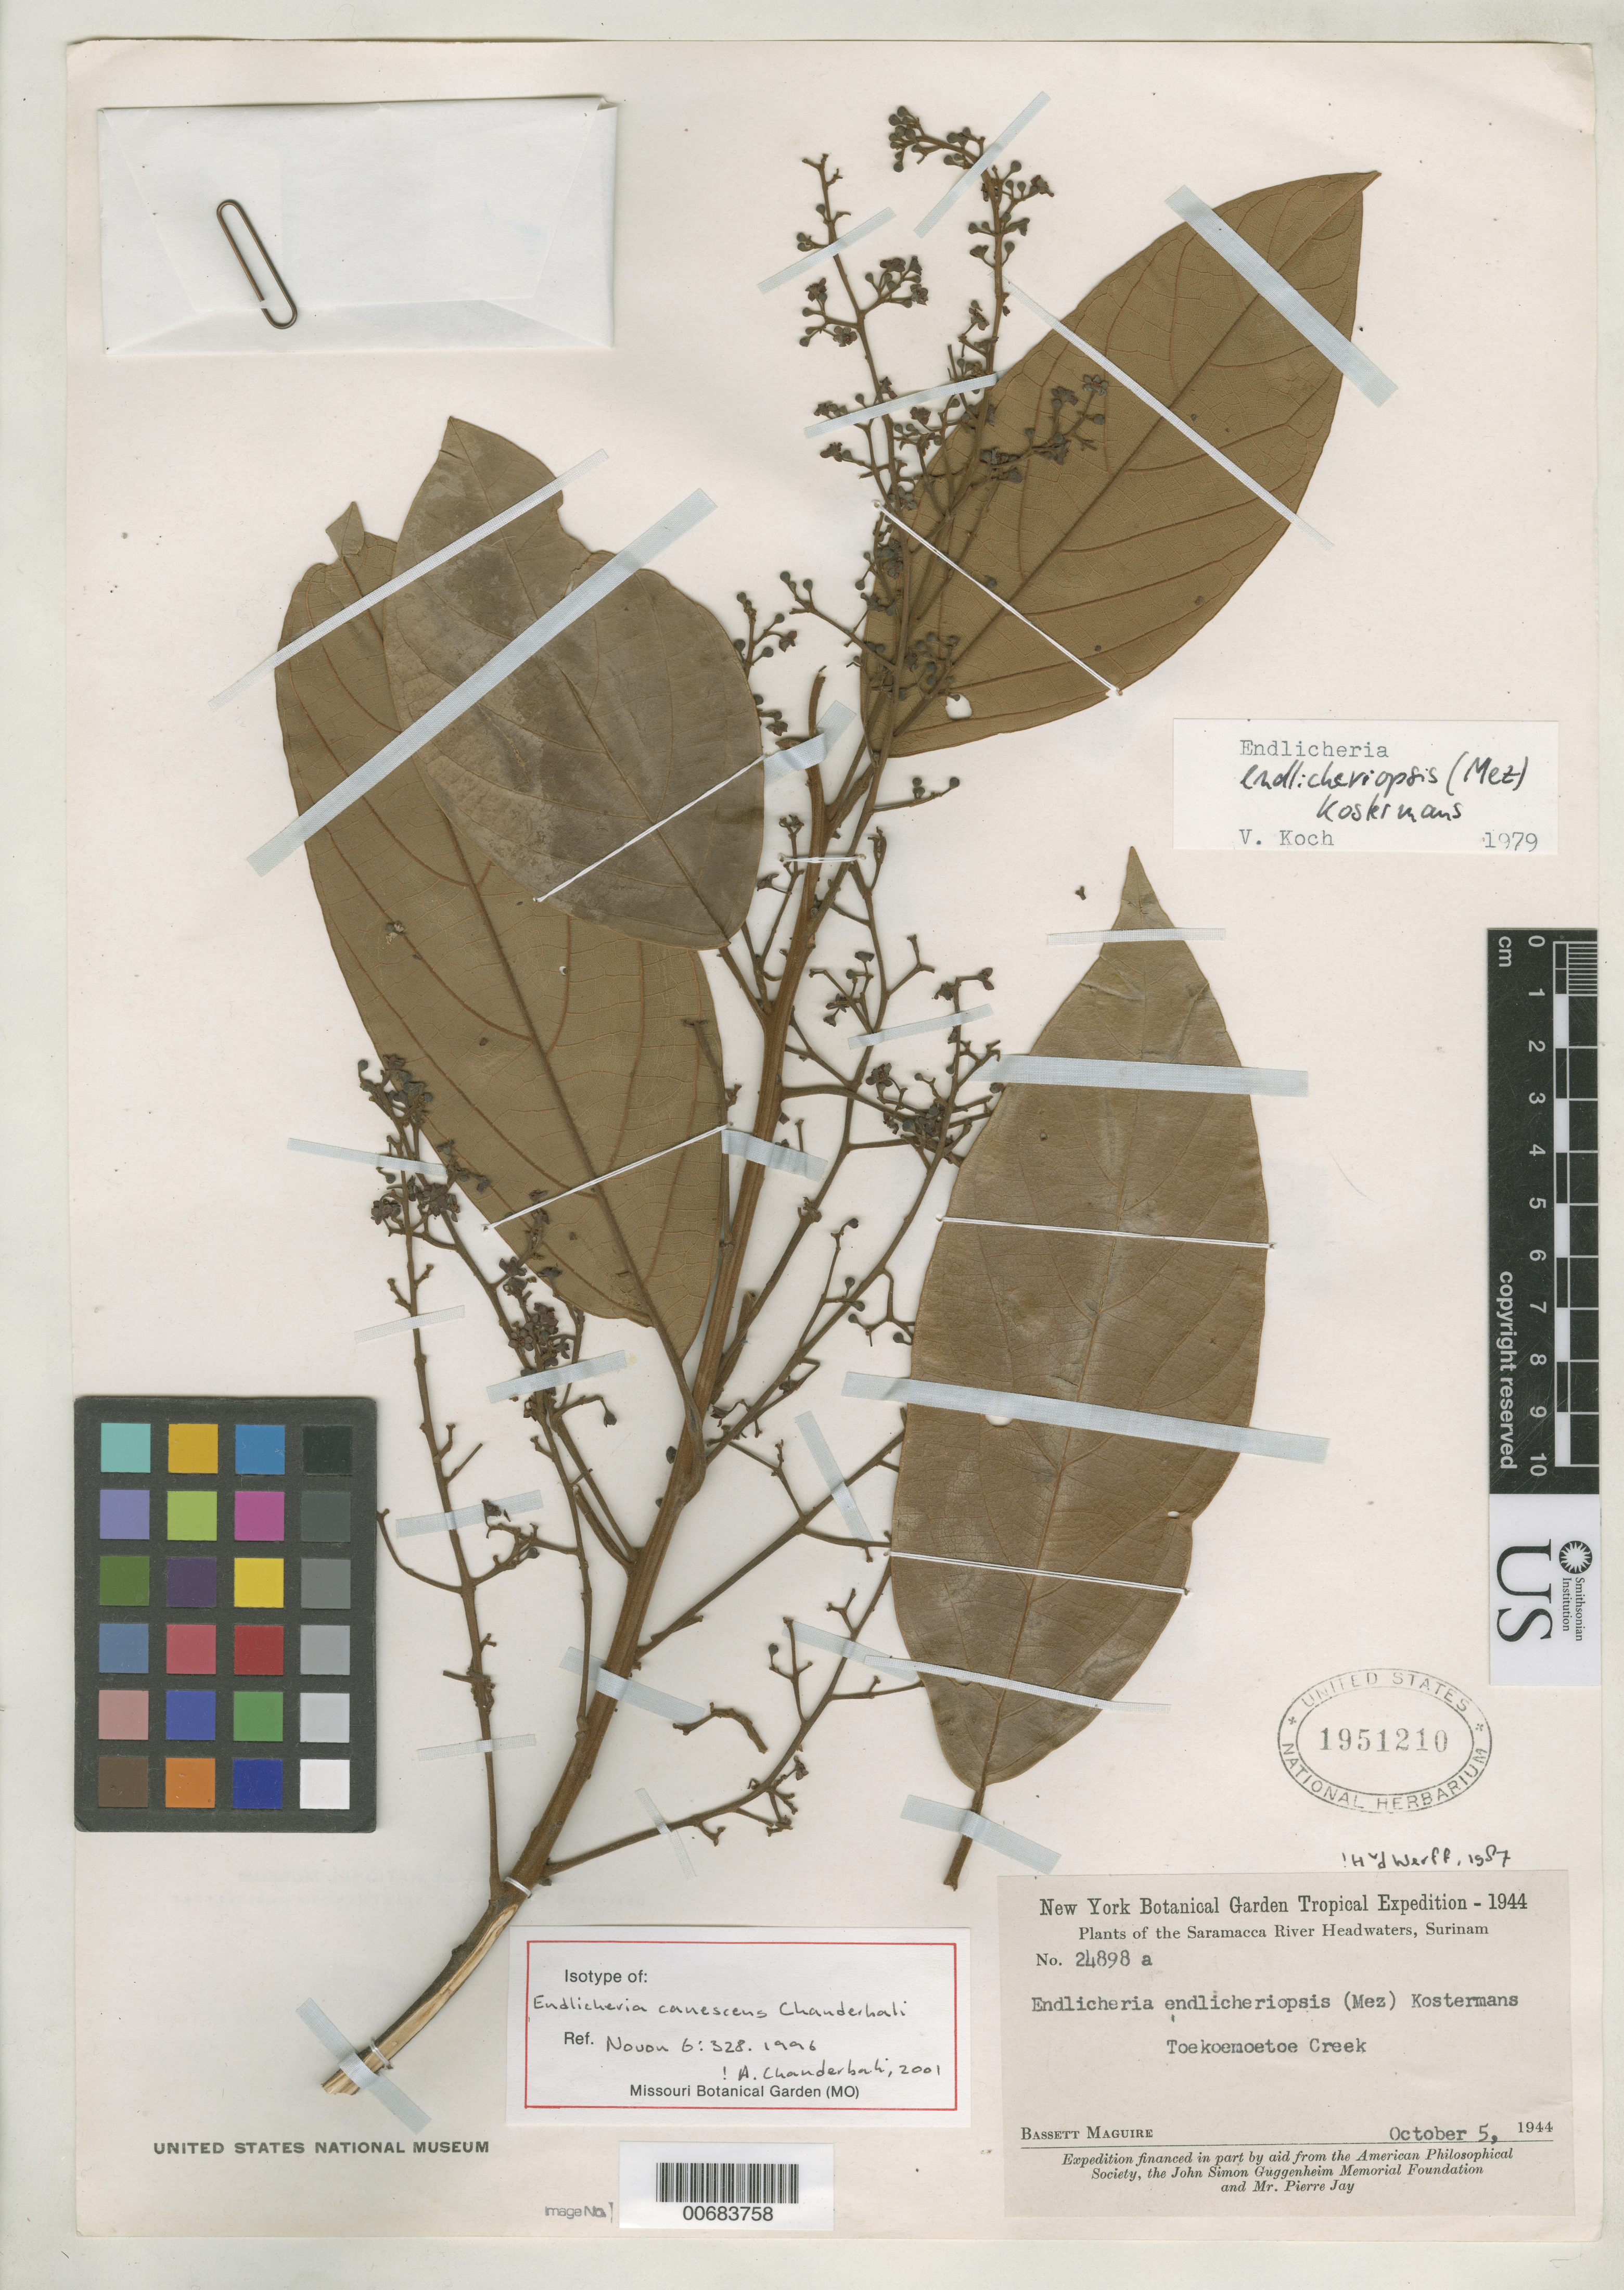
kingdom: Plantae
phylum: Tracheophyta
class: Magnoliopsida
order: Laurales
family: Lauraceae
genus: Endlicheria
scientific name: Endlicheria canescens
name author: Chanderb.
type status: Isotype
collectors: B. Maguire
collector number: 24898a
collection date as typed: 05 Oct 1944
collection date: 1944-10-05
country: Suriname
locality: Saramacca River Headwaters, Toekoemoetoe Creek.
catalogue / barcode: US 1951210